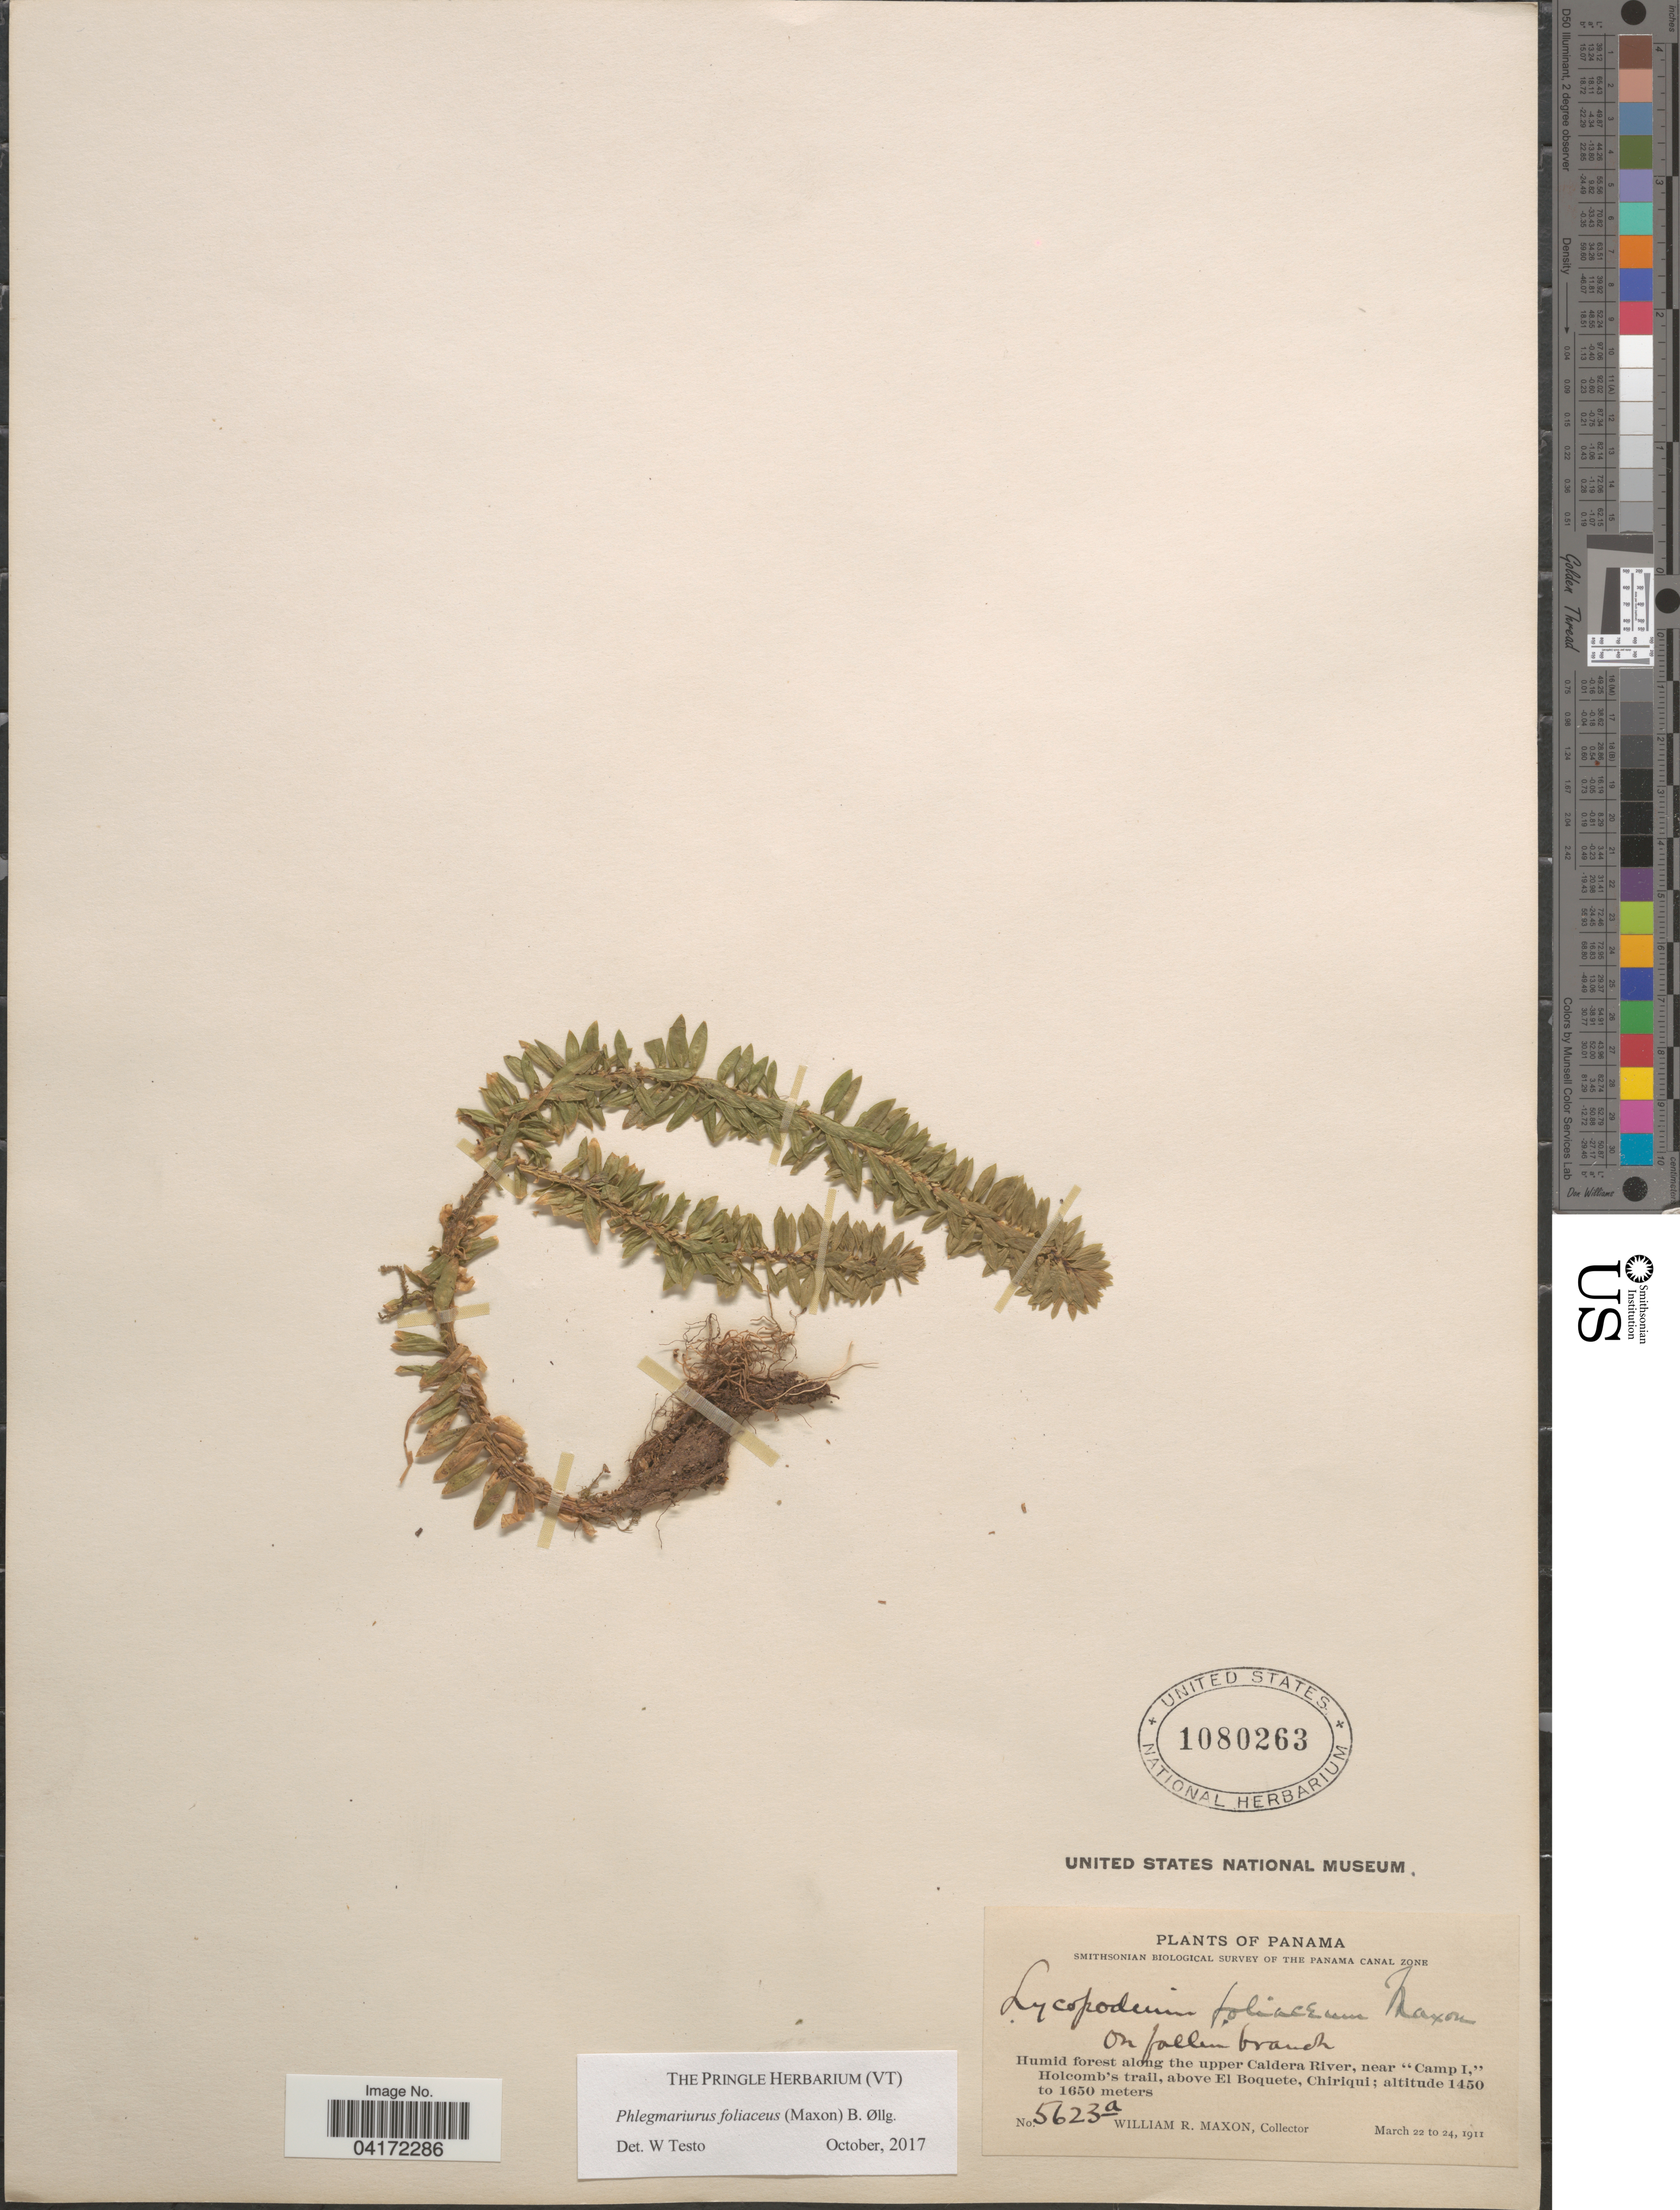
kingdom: Plantae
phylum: Tracheophyta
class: Lycopodiopsida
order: Lycopodiales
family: Lycopodiaceae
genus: Phlegmariurus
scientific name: Phlegmariurus foliaceus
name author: (Maxon) B. Øllg.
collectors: W. R. Maxon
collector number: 5623a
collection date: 1911-03-22/1911-03-24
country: Panama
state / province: Chiriqui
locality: Smithsonian Biological Survey of the Panama Canal Zone. Along the upper Caldera River, near "Camp I," Holcomb's trail, above El Boquete.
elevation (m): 1450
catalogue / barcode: US 1080263